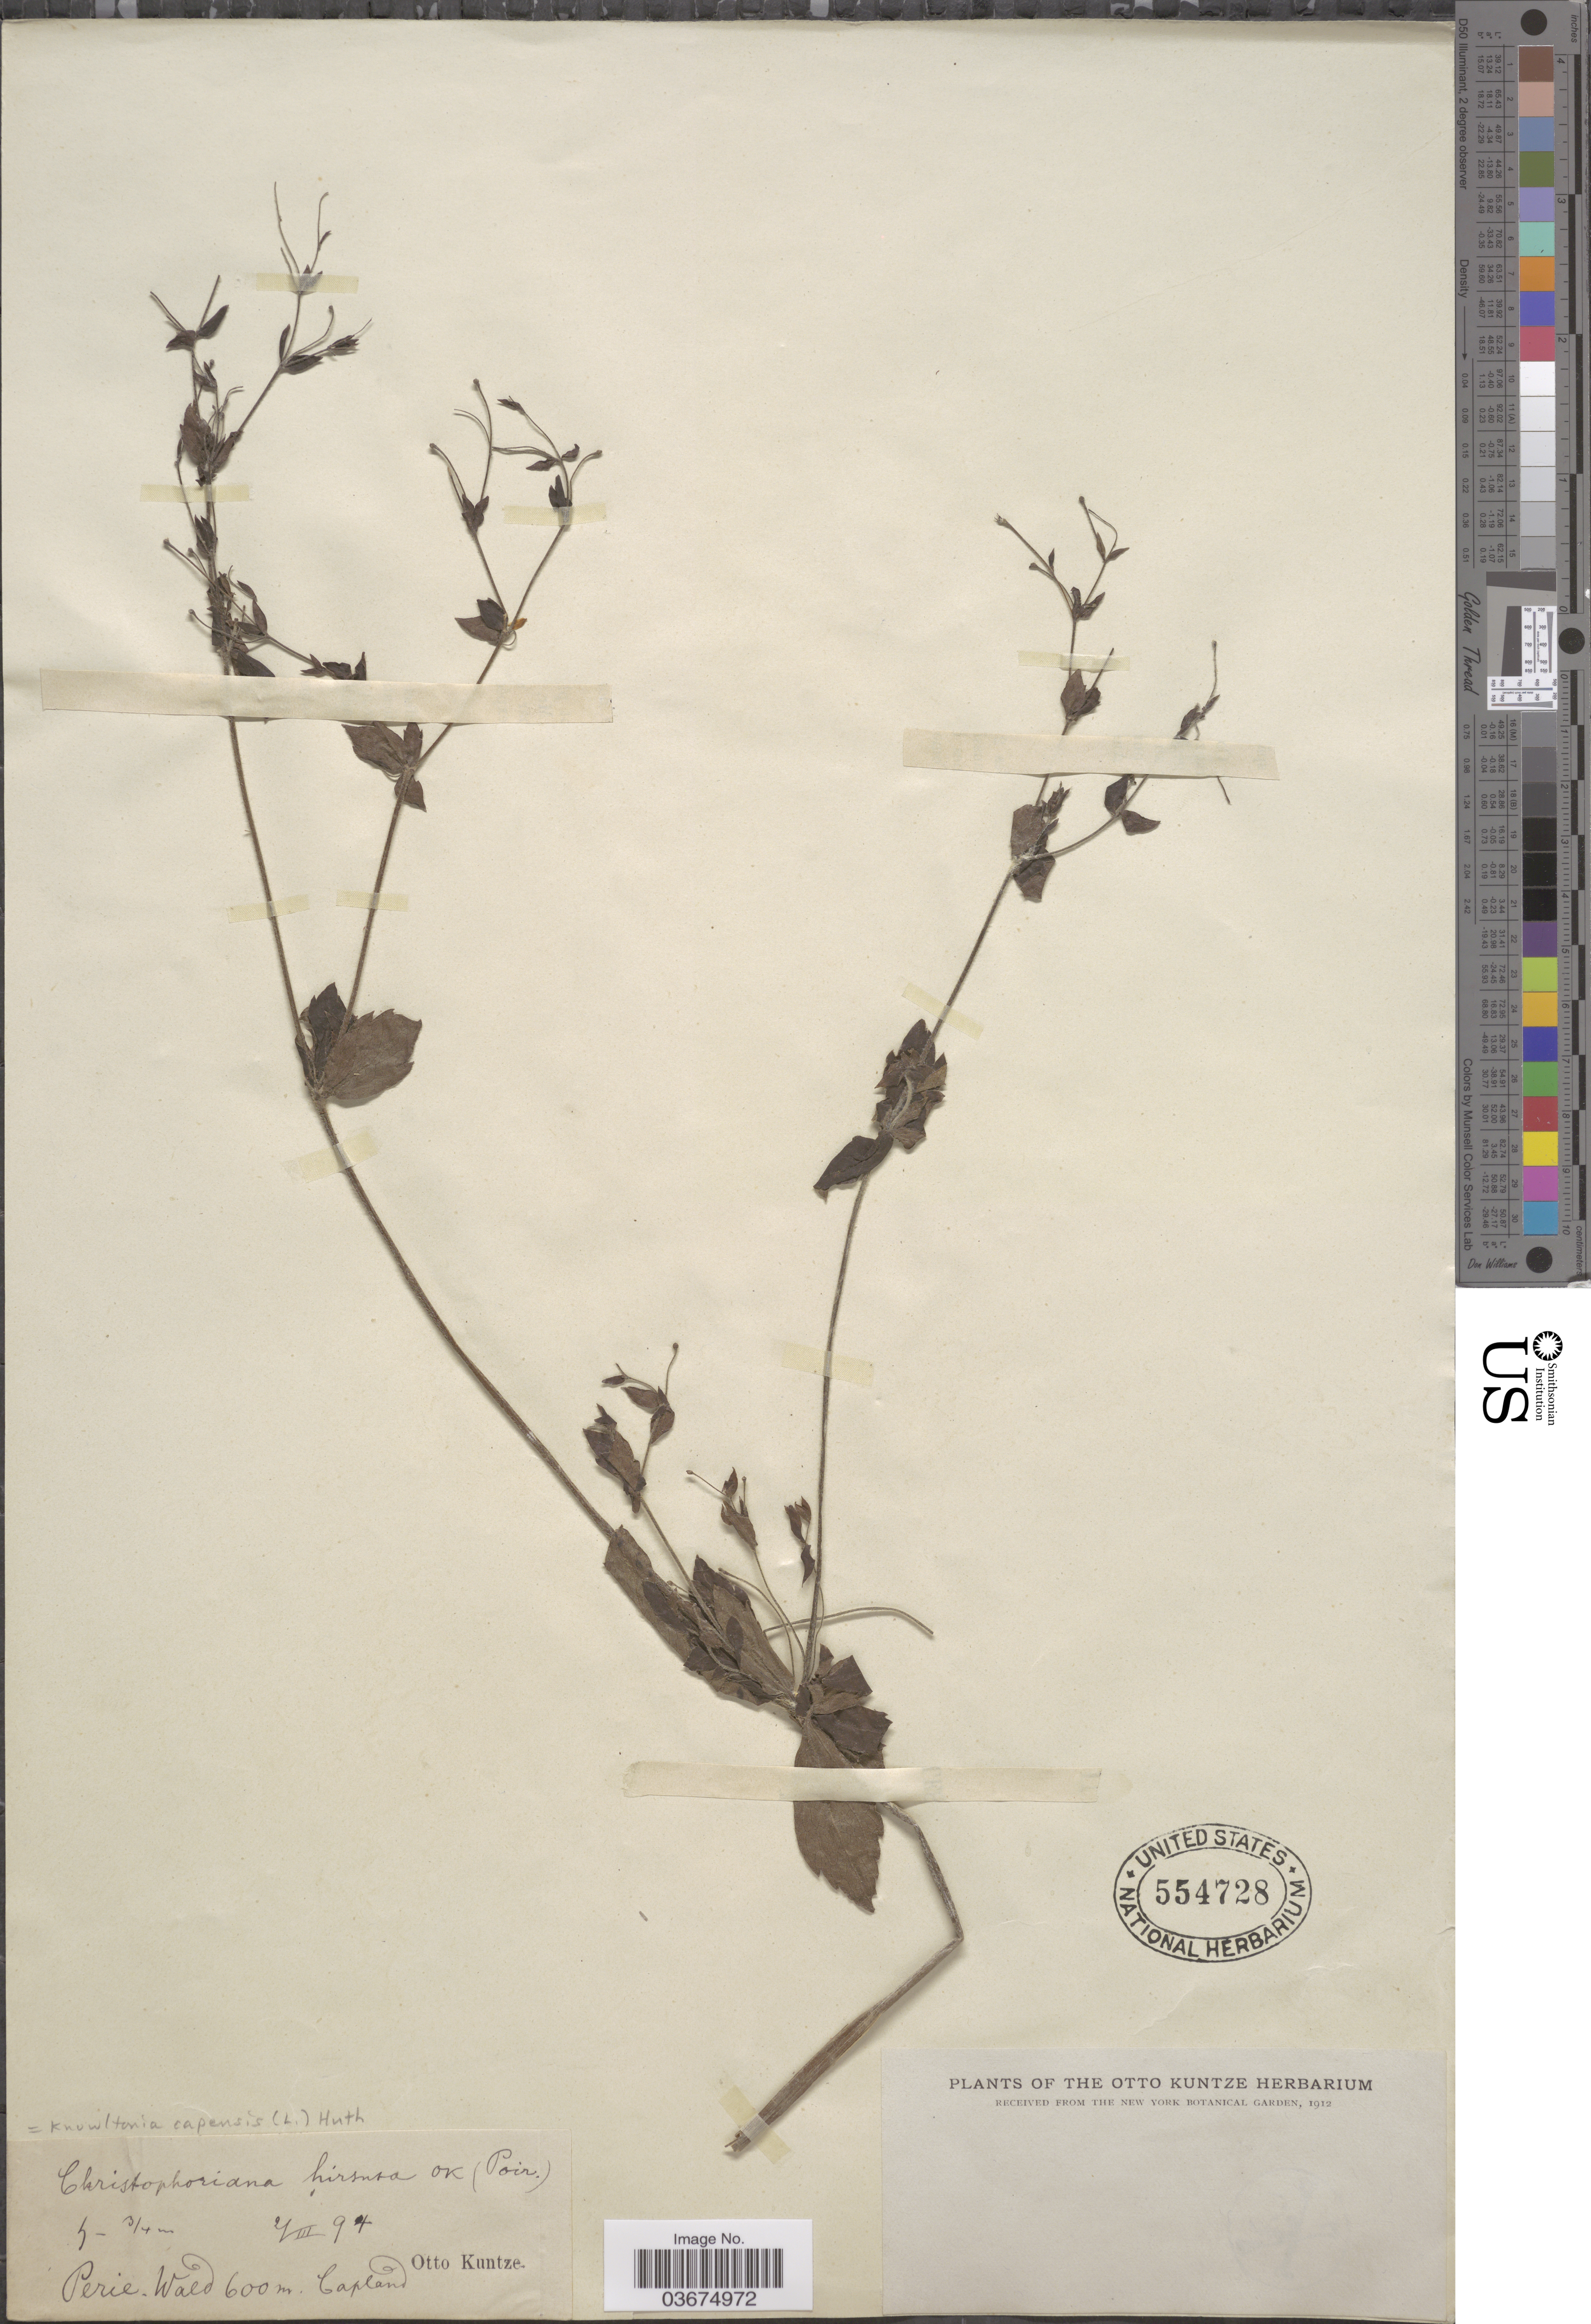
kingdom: Plantae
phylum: Tracheophyta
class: Magnoliopsida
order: Ranunculales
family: Ranunculaceae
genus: Knowltonia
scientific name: Knowltonia capensis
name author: Huth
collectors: C.E.O. Kuntze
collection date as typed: Transcribed d/m/y: 4/3/94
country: South Africa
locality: Perie-Wald, Capland.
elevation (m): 600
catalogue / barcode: US 554728